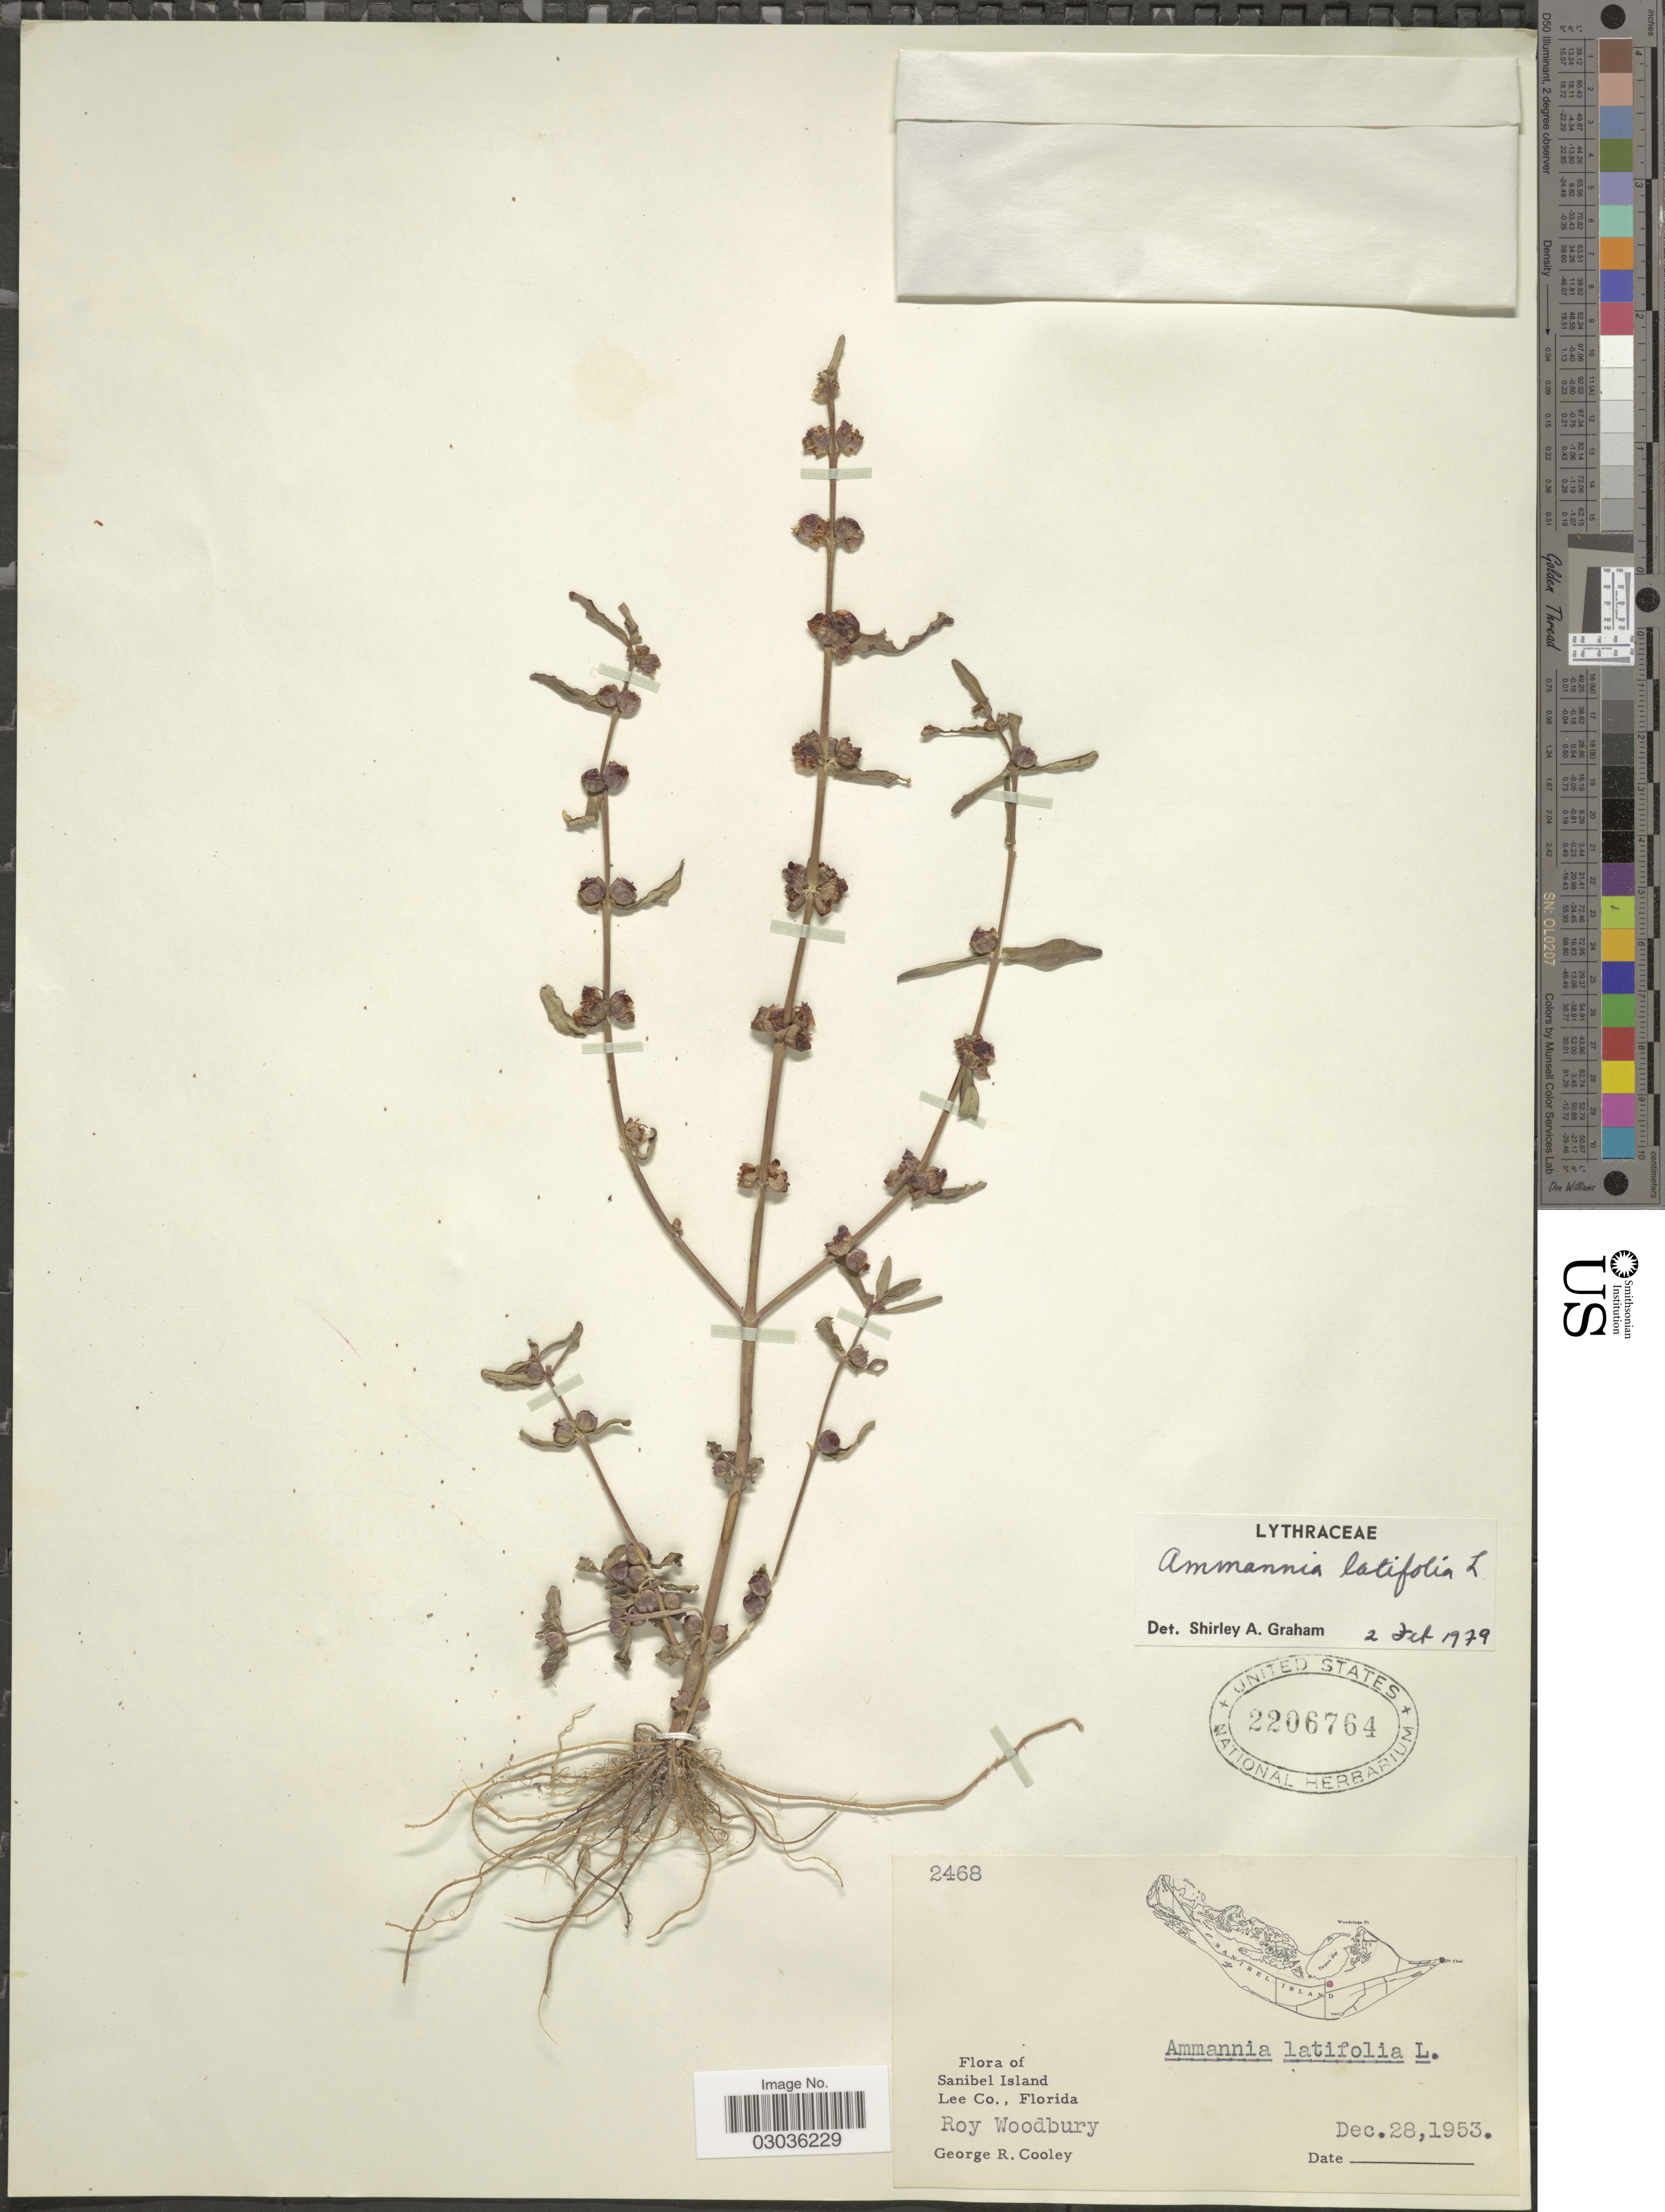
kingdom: Plantae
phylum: Tracheophyta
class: Magnoliopsida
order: Myrtales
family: Lythraceae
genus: Ammannia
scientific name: Ammannia latifolia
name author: L.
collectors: G. R. Cooley & R. Woodbury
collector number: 2468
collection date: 1953-12-28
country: United States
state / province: Florida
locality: Sanibel Island, Lee Co.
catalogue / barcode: US 2206764